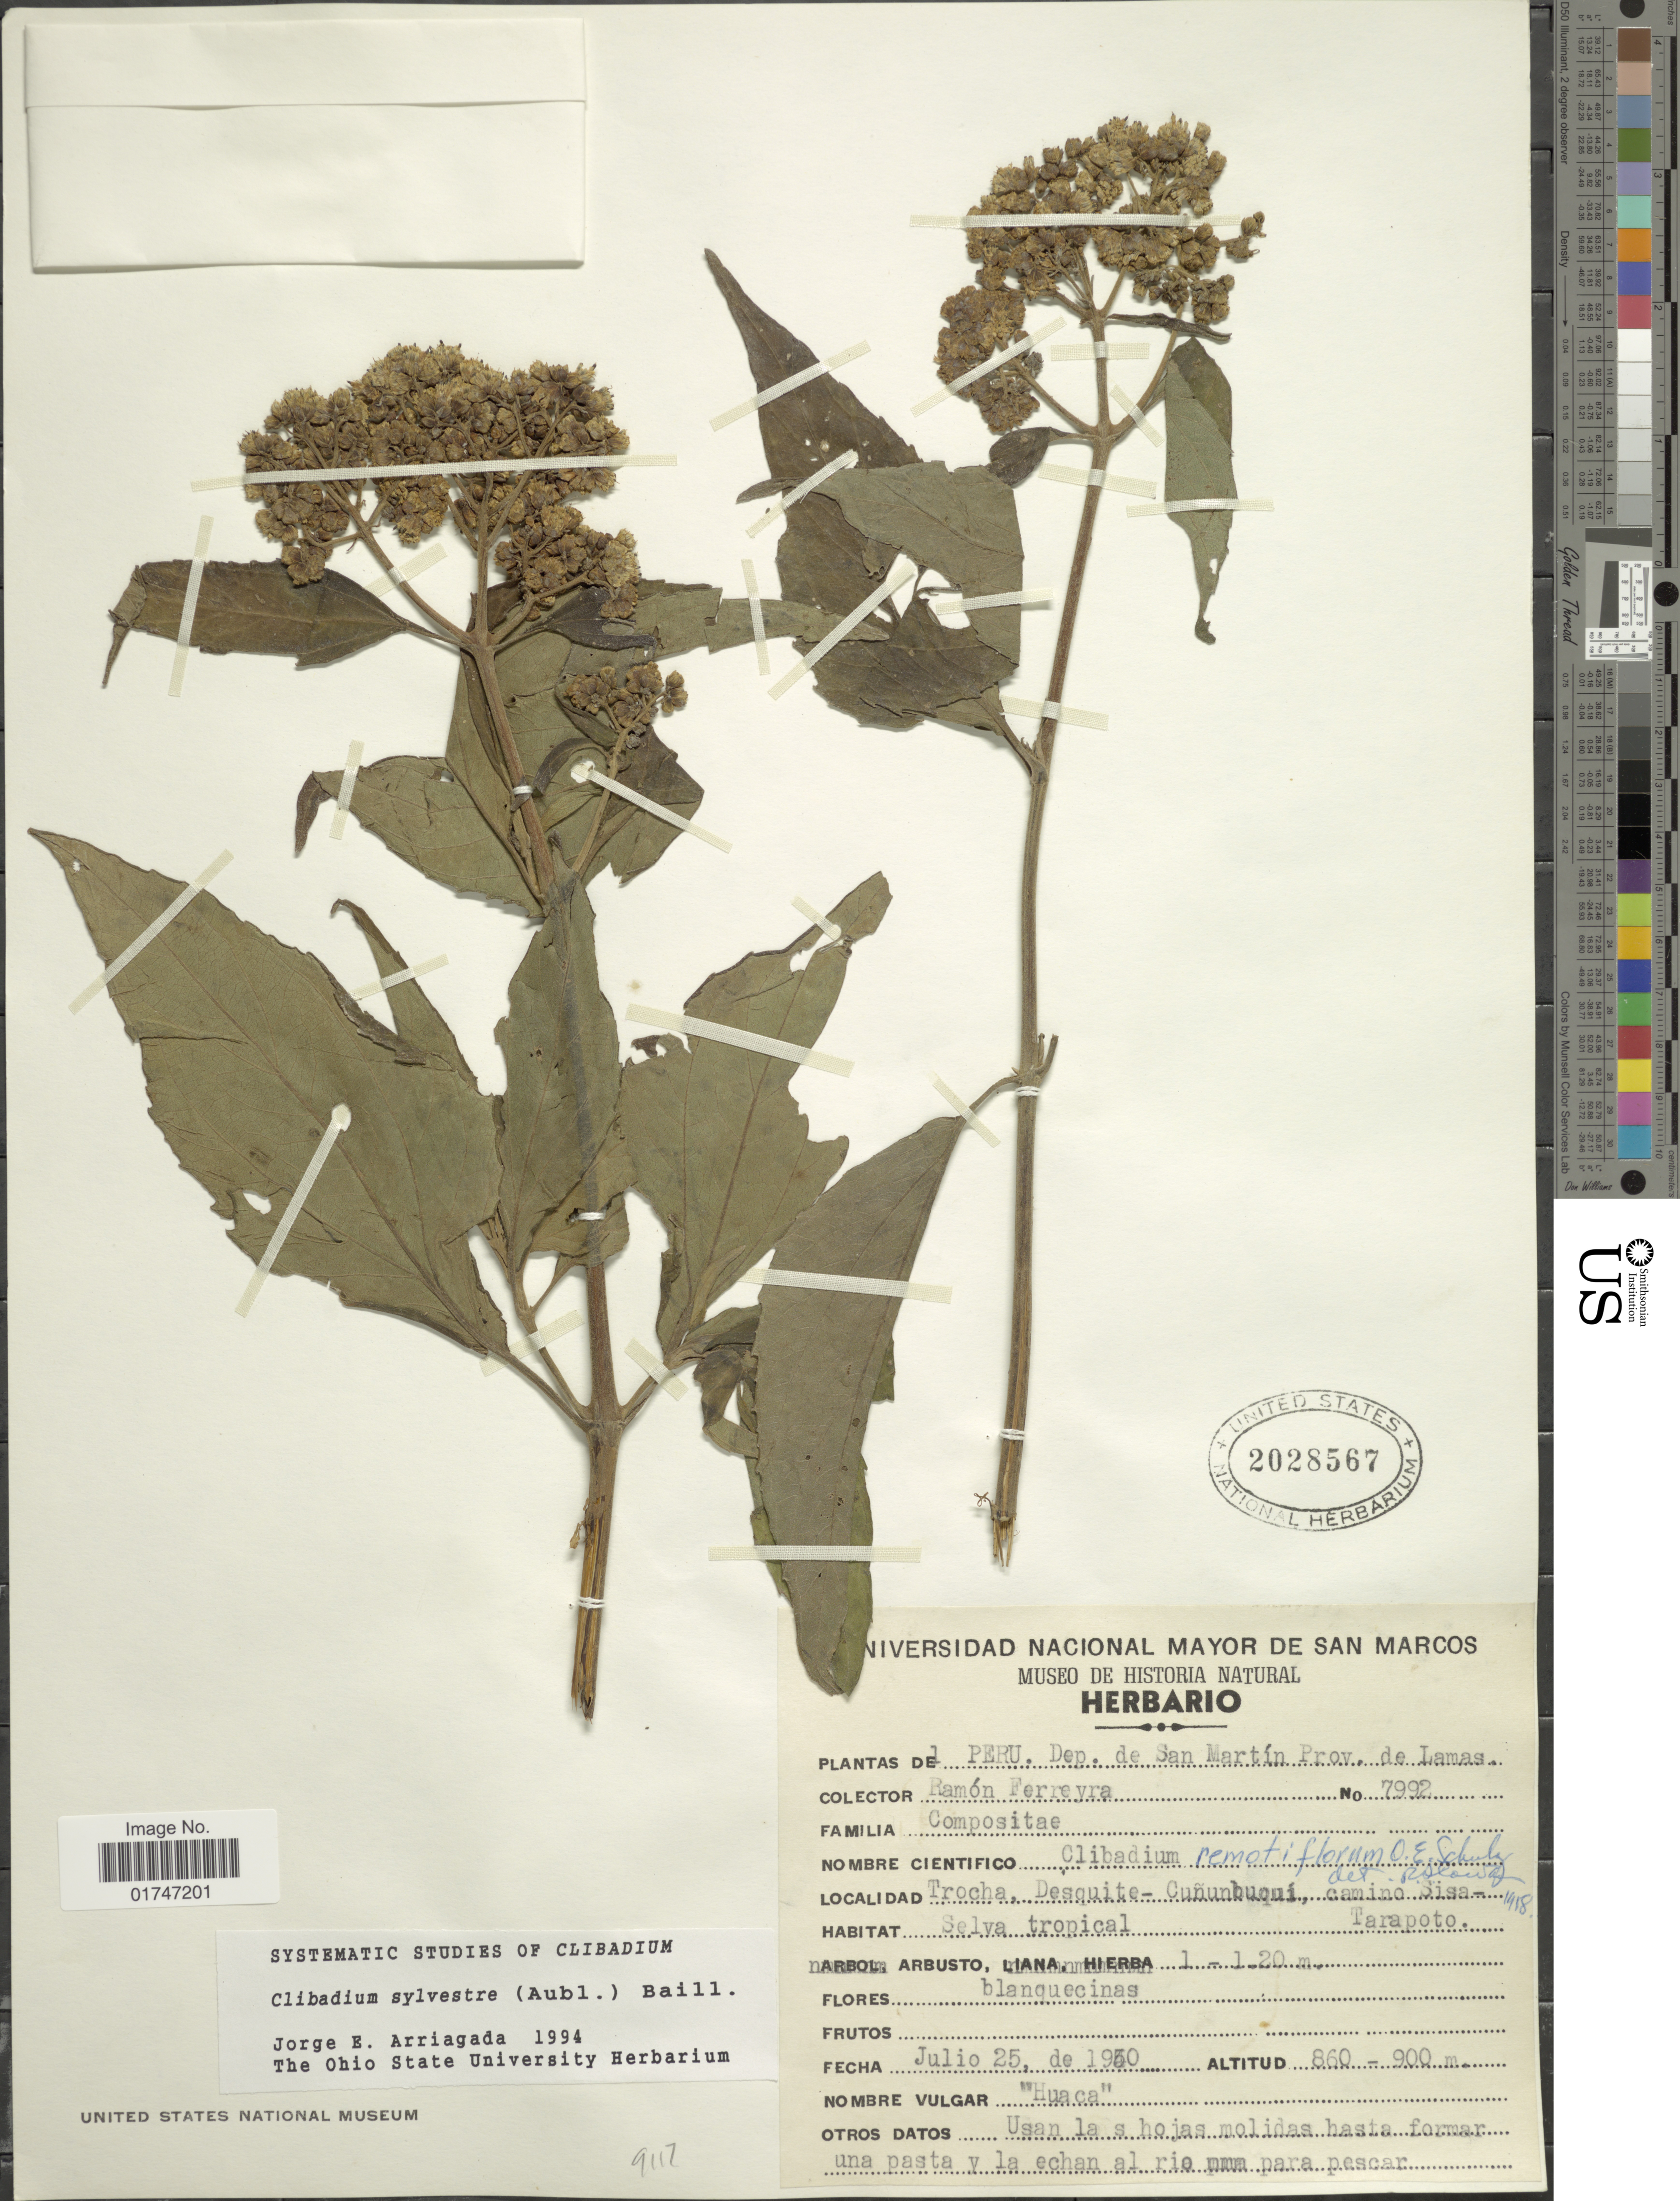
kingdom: Plantae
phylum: Tracheophyta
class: Magnoliopsida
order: Asterales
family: Asteraceae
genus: Clibadium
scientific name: Clibadium sylvestre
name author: (Aubl.) Baill.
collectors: R. A. Ferreyra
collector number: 7992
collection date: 1950-07-25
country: Peru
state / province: San Martín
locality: Peru. Dep. de San Martín Prov. de Lamas. trocha. Desquite-Cuñunbuqui, camino Sisa-Tarpoto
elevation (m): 860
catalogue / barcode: US 2028567